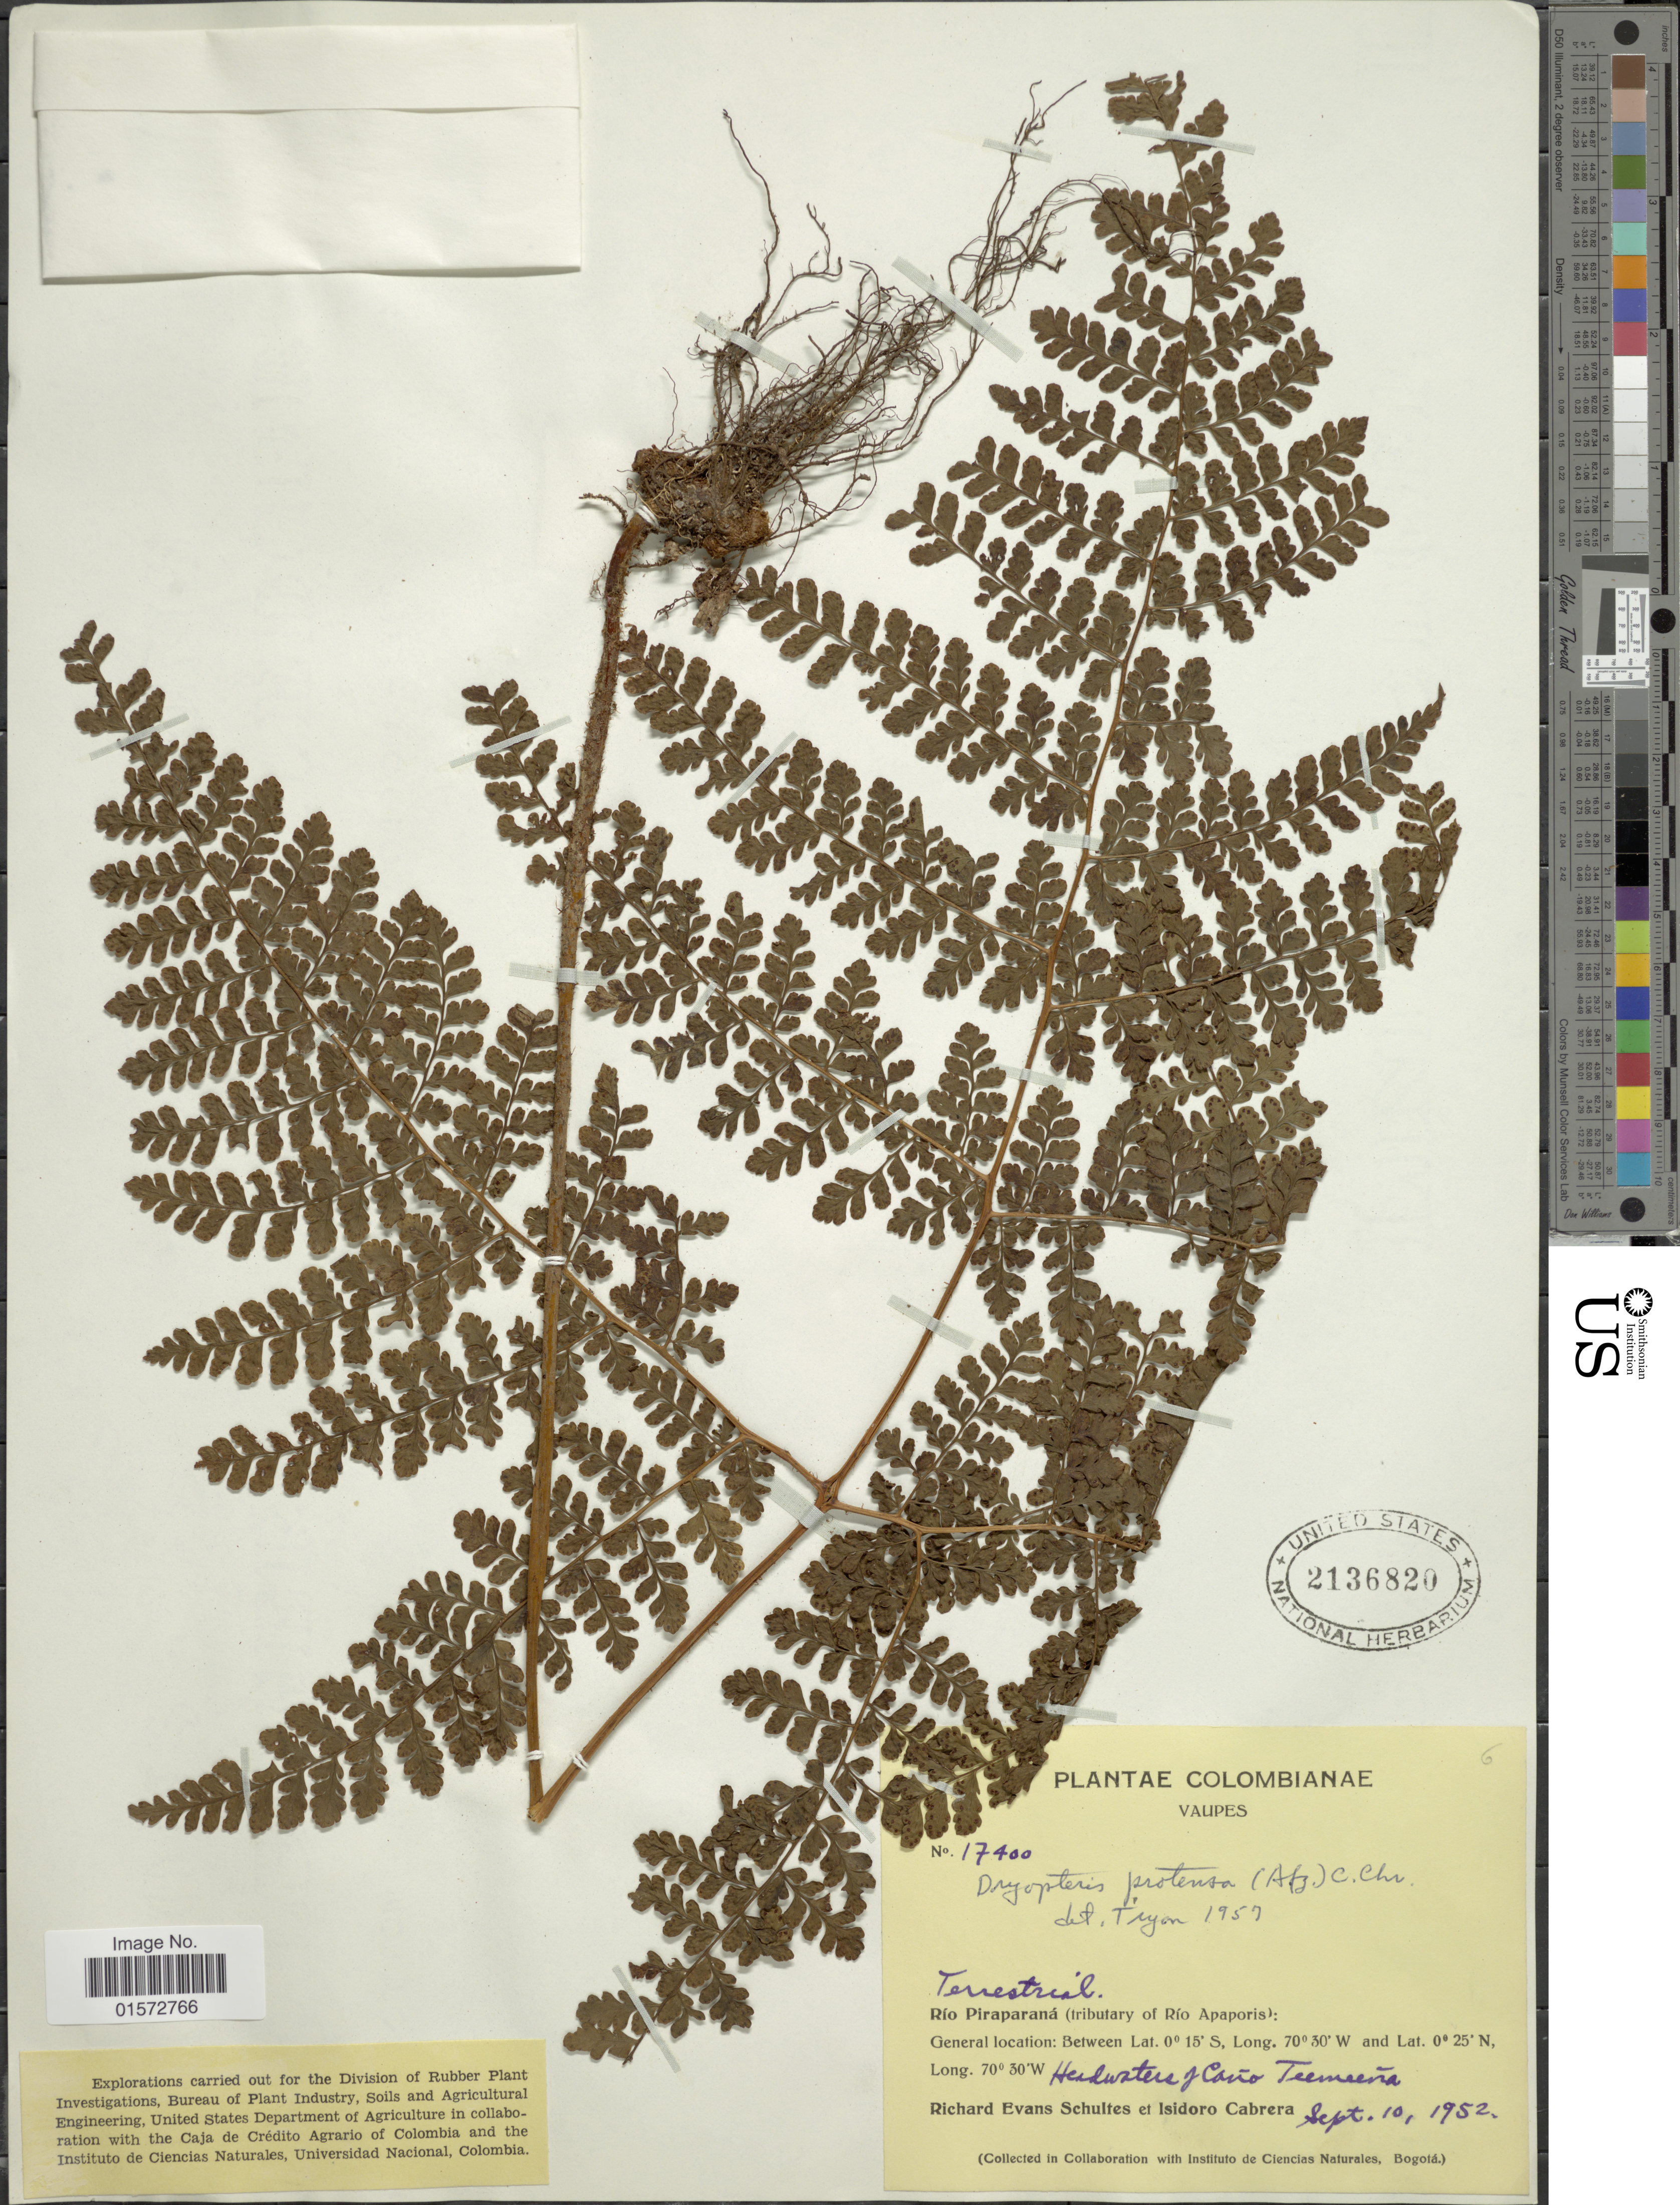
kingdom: Plantae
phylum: Tracheophyta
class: Polypodiopsida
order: Polypodiales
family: Tectariaceae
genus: Triplophyllum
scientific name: Triplophyllum dicksonioides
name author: (Fée) Holttum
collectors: R. E. Schultes & I. Cabrera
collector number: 17400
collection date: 1952-09-10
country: Colombia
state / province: Vaupés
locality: Río Piraparaná (tributary of Río Apaporis)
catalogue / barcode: US 2136820